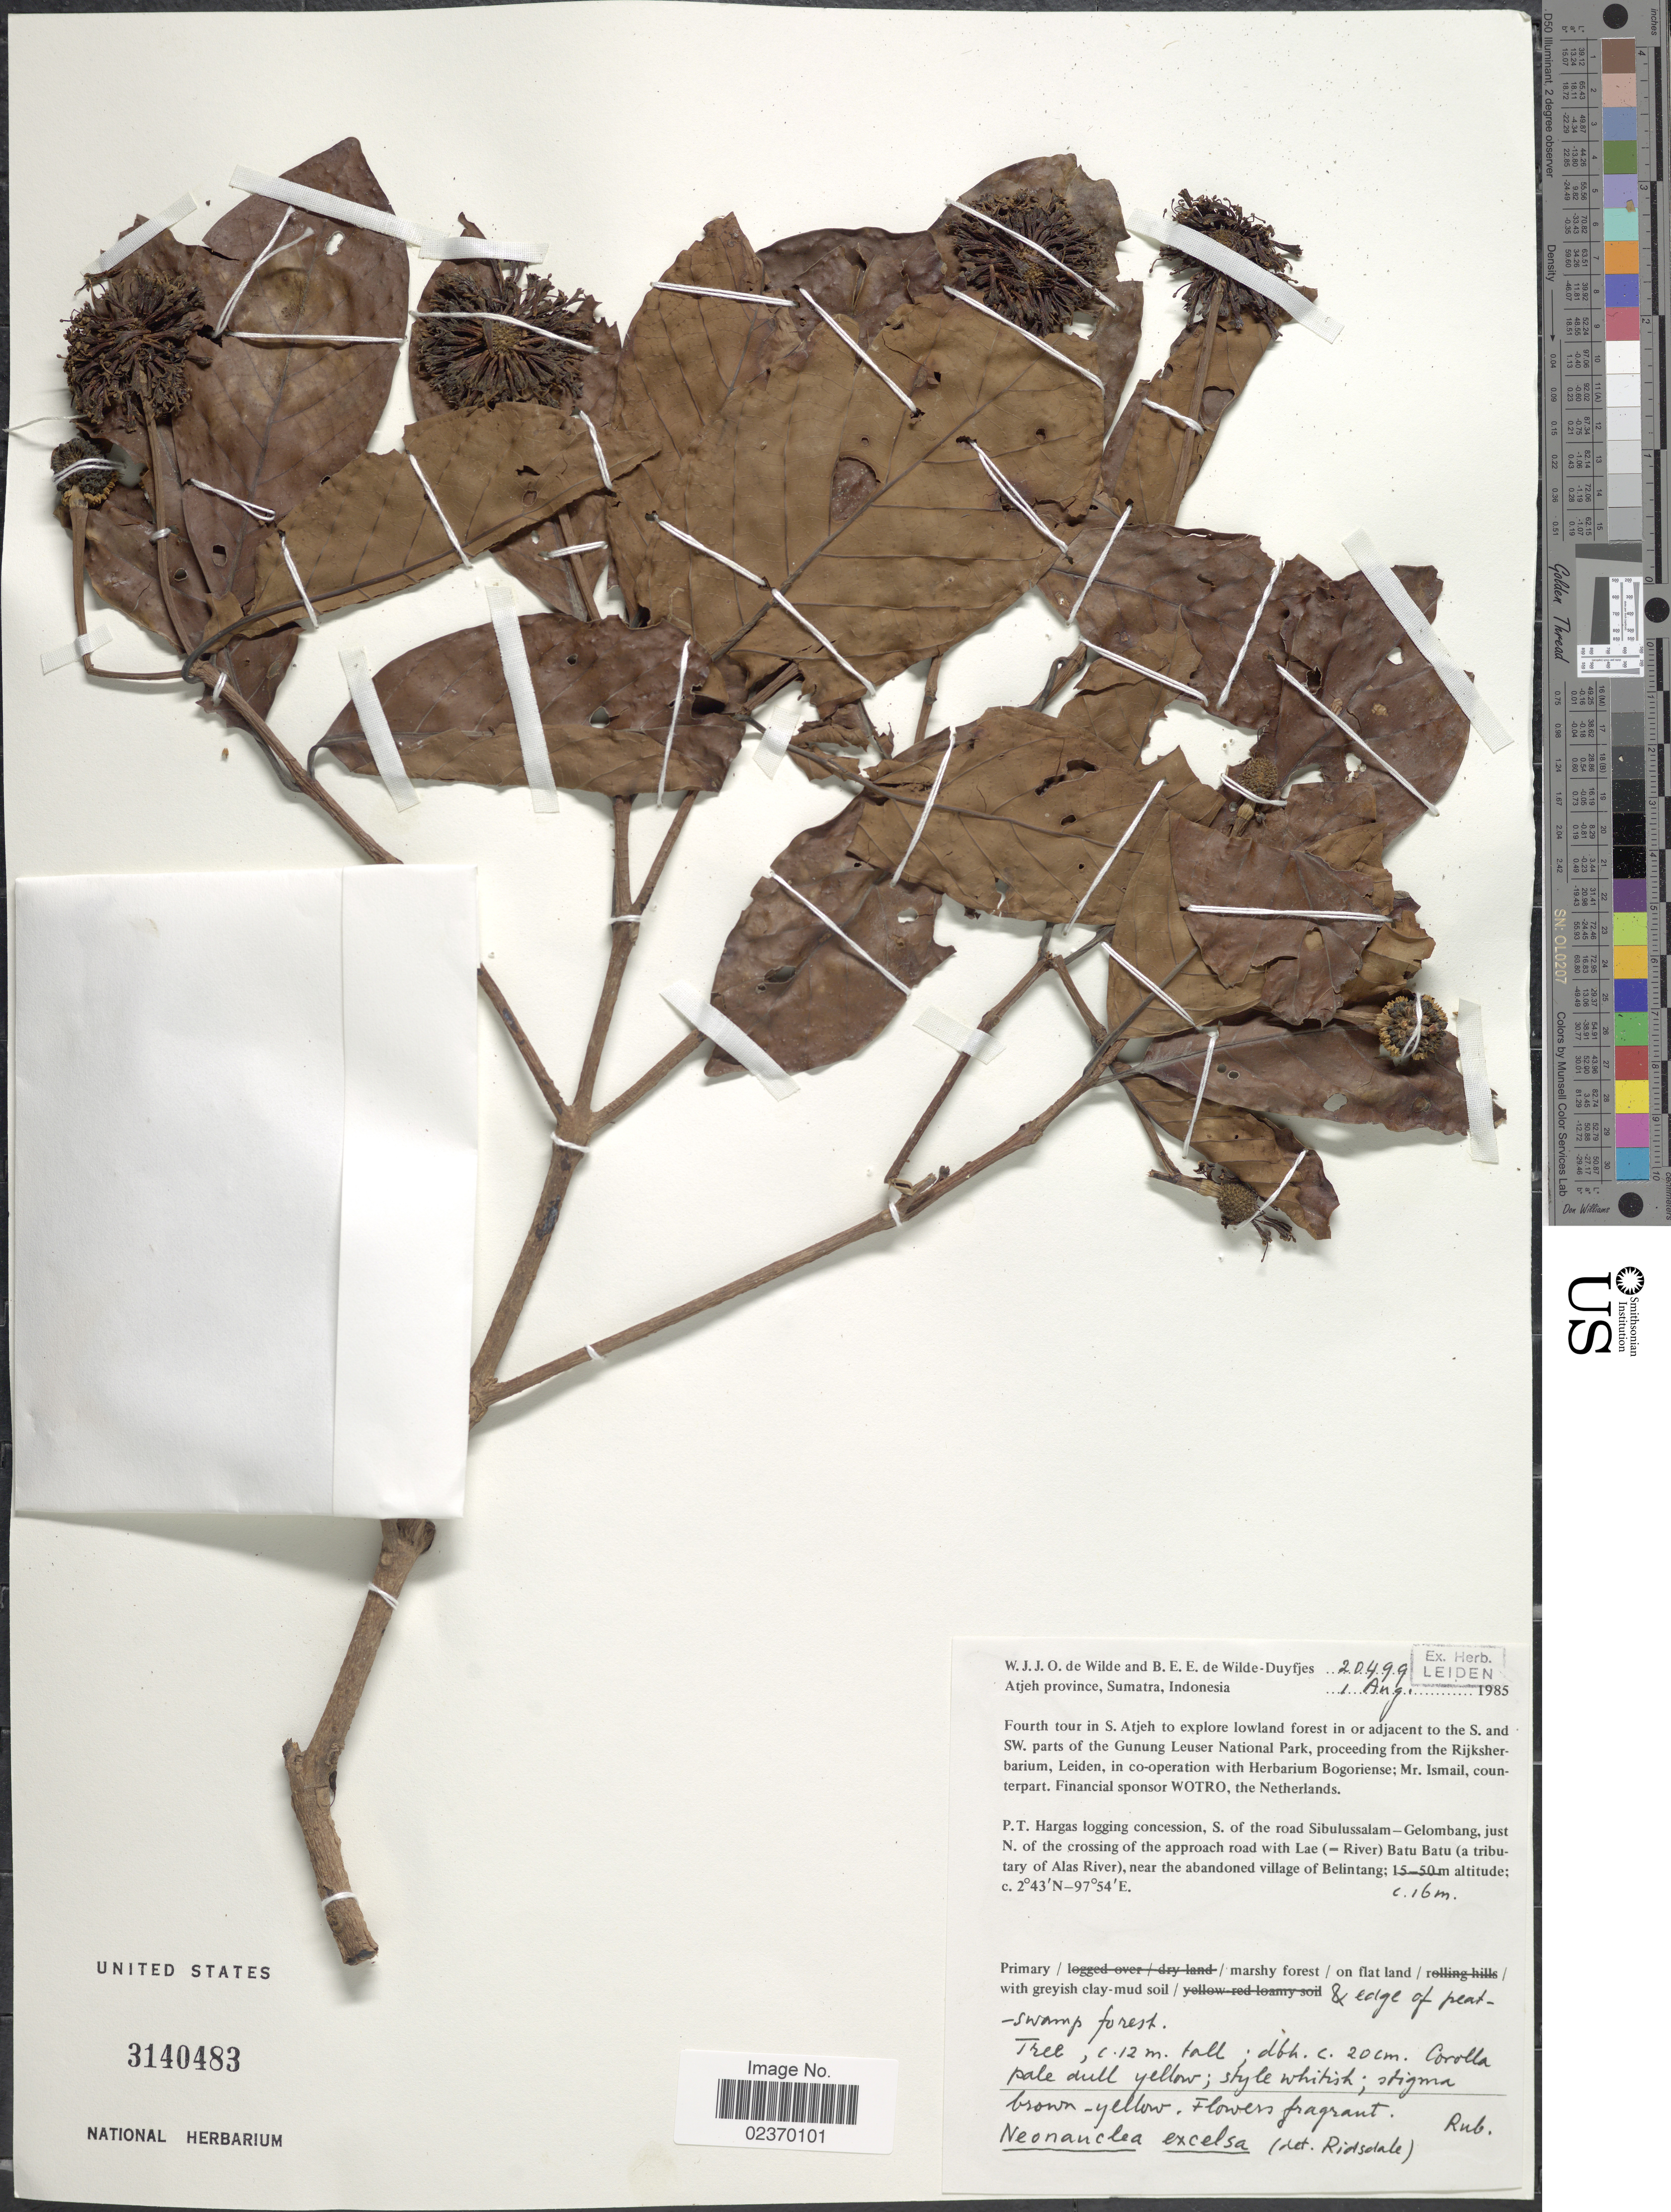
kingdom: Plantae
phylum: Tracheophyta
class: Magnoliopsida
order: Gentianales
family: Rubiaceae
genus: Neonauclea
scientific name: Neonauclea excelsa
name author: Merr.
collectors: W. J. de Wilde & B. E. de Wilde-Duyfjes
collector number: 20499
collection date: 1985-08-01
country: Indonesia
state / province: Sumatra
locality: Atjeh province, S. Atjeh, lowland forest in or adjacent to the S. and SW. parts of the Gunung Leuser National Park, P.T. Hargas logging concession, S. of the road Sibulussalam-Gelombang, just N. of the crossing of the approach road with Lae (=River) Batu Batu (a tributary of Alas River), near the abandoned village of Belintang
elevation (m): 16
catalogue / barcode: US 3140483